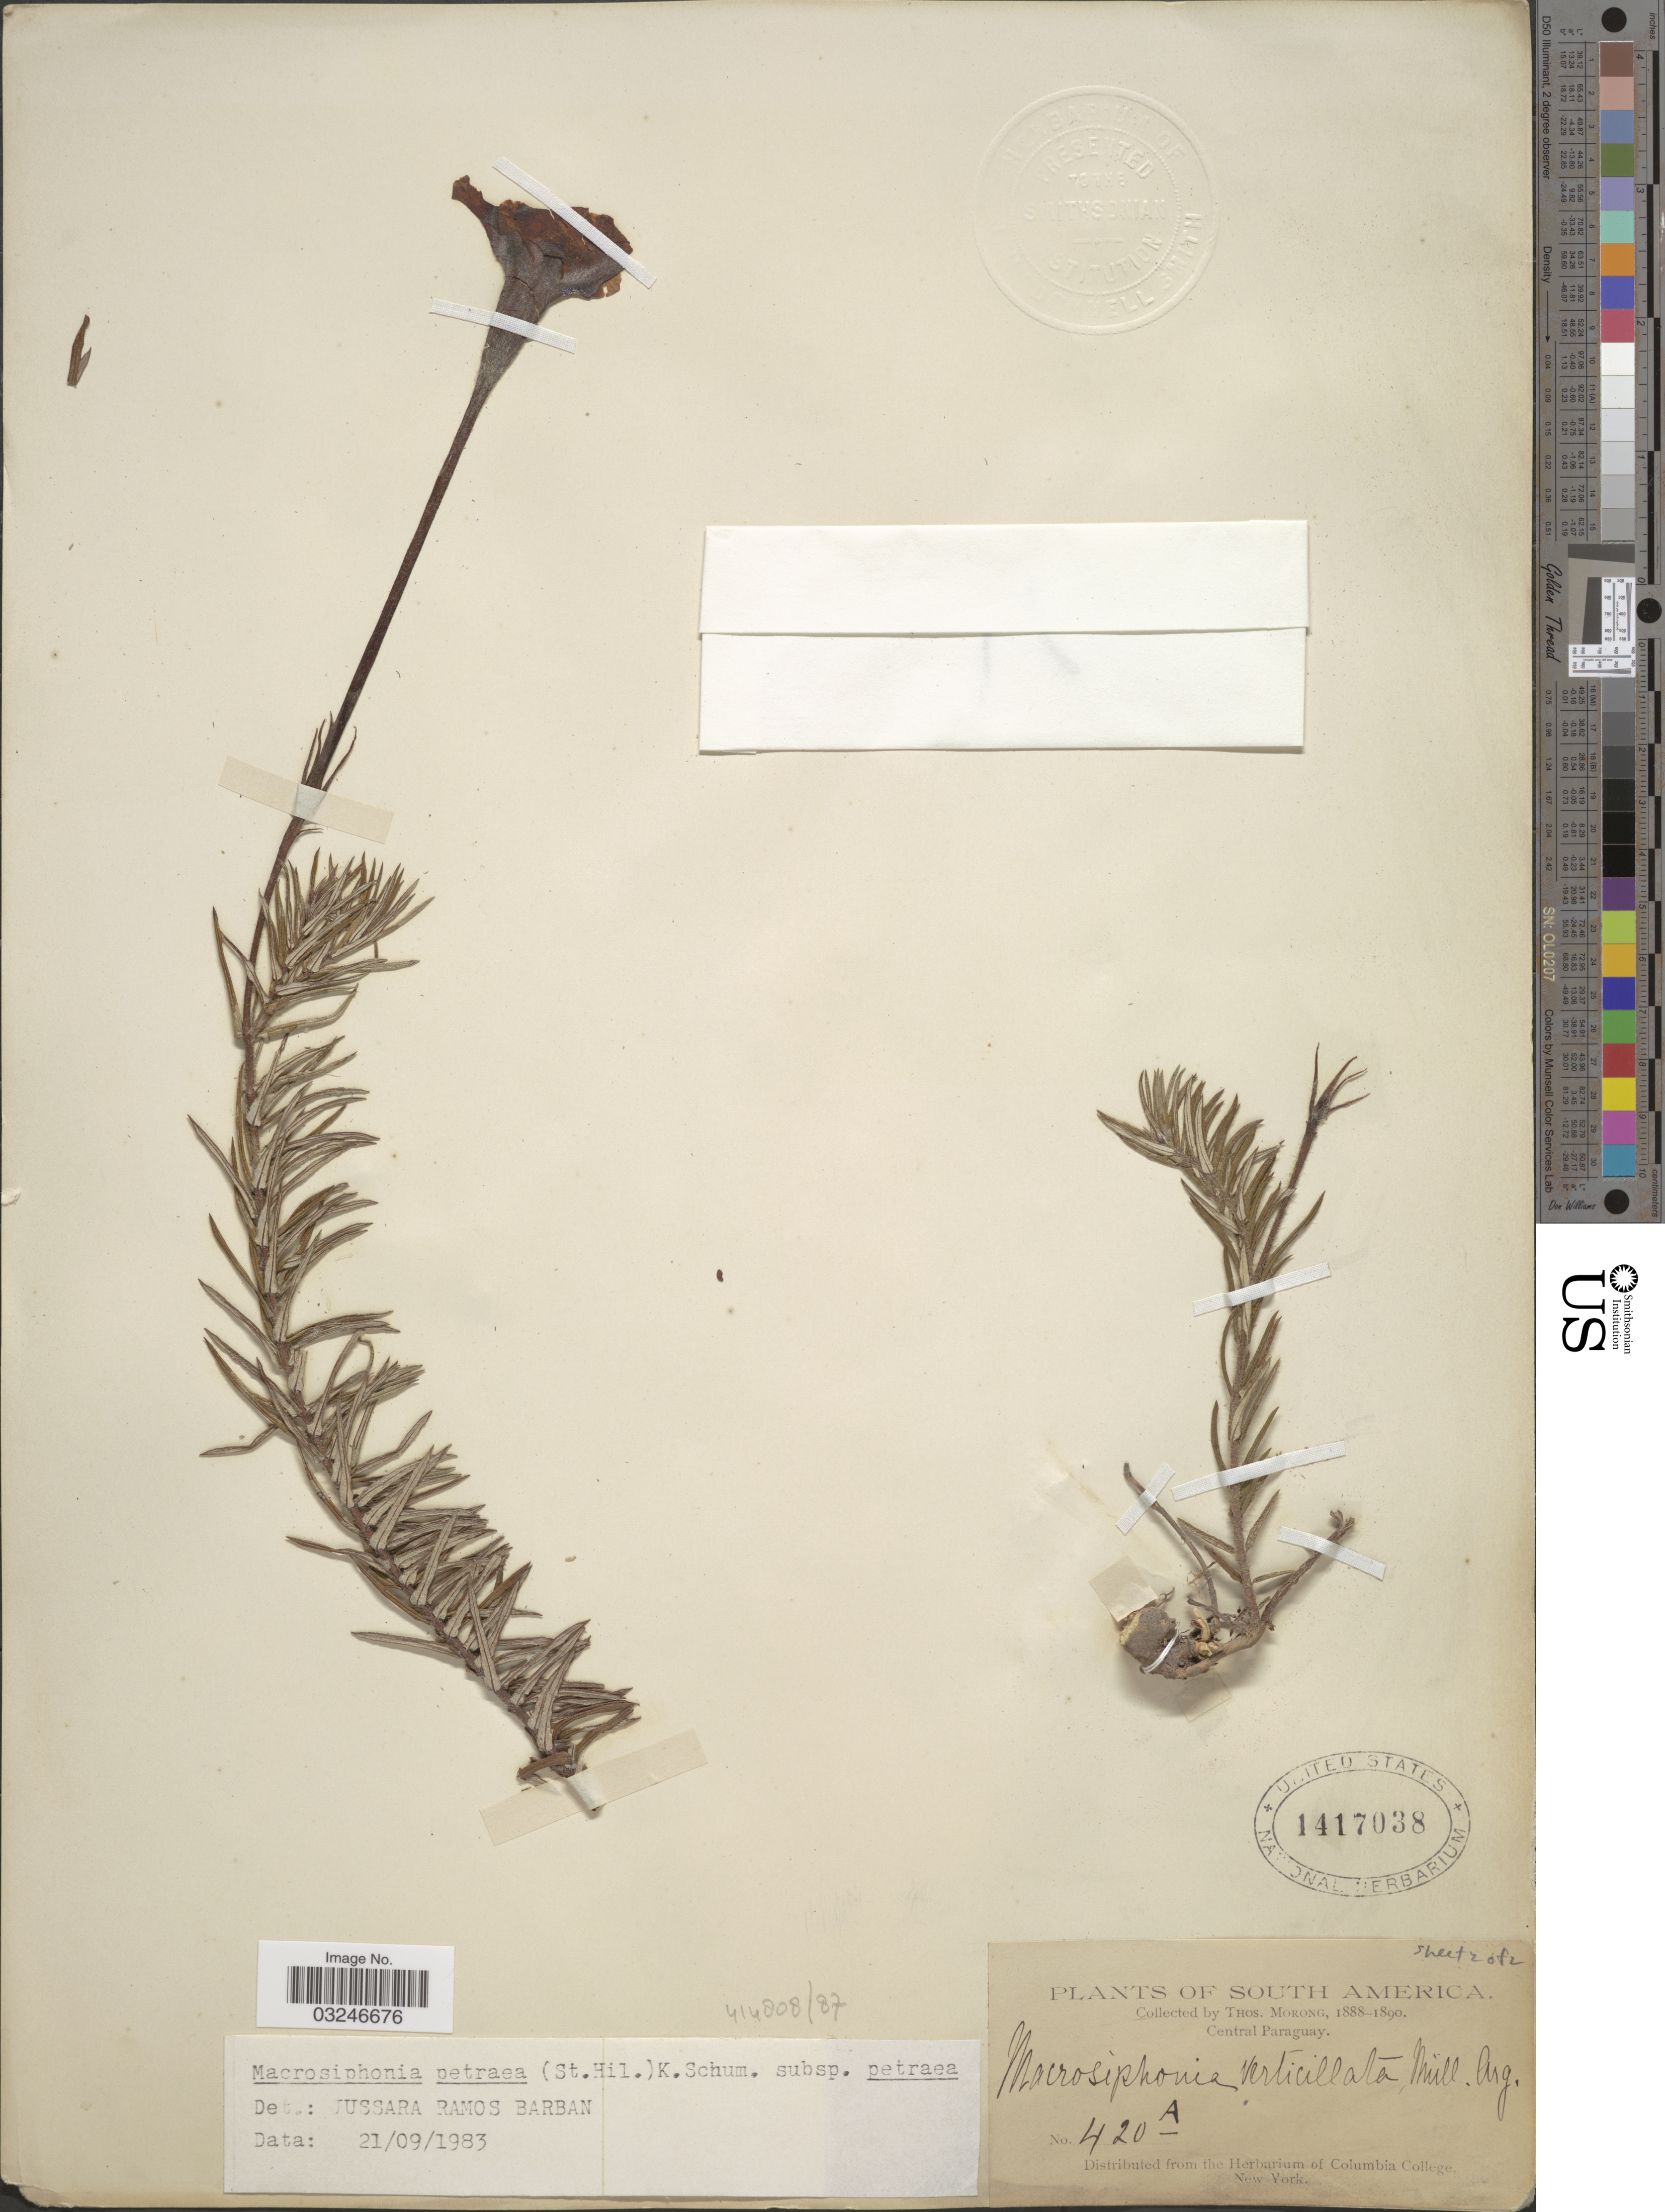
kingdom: Plantae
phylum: Tracheophyta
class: Magnoliopsida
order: Gentianales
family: Apocynaceae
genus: Macrosiphonia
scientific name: Macrosiphonia petraea subsp. petraea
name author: (A. St.-Hil.) Kuntze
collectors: ex herb. T. Morong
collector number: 420A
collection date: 1888/1890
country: Paraguay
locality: Central Paraguay.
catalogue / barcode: US 1417038